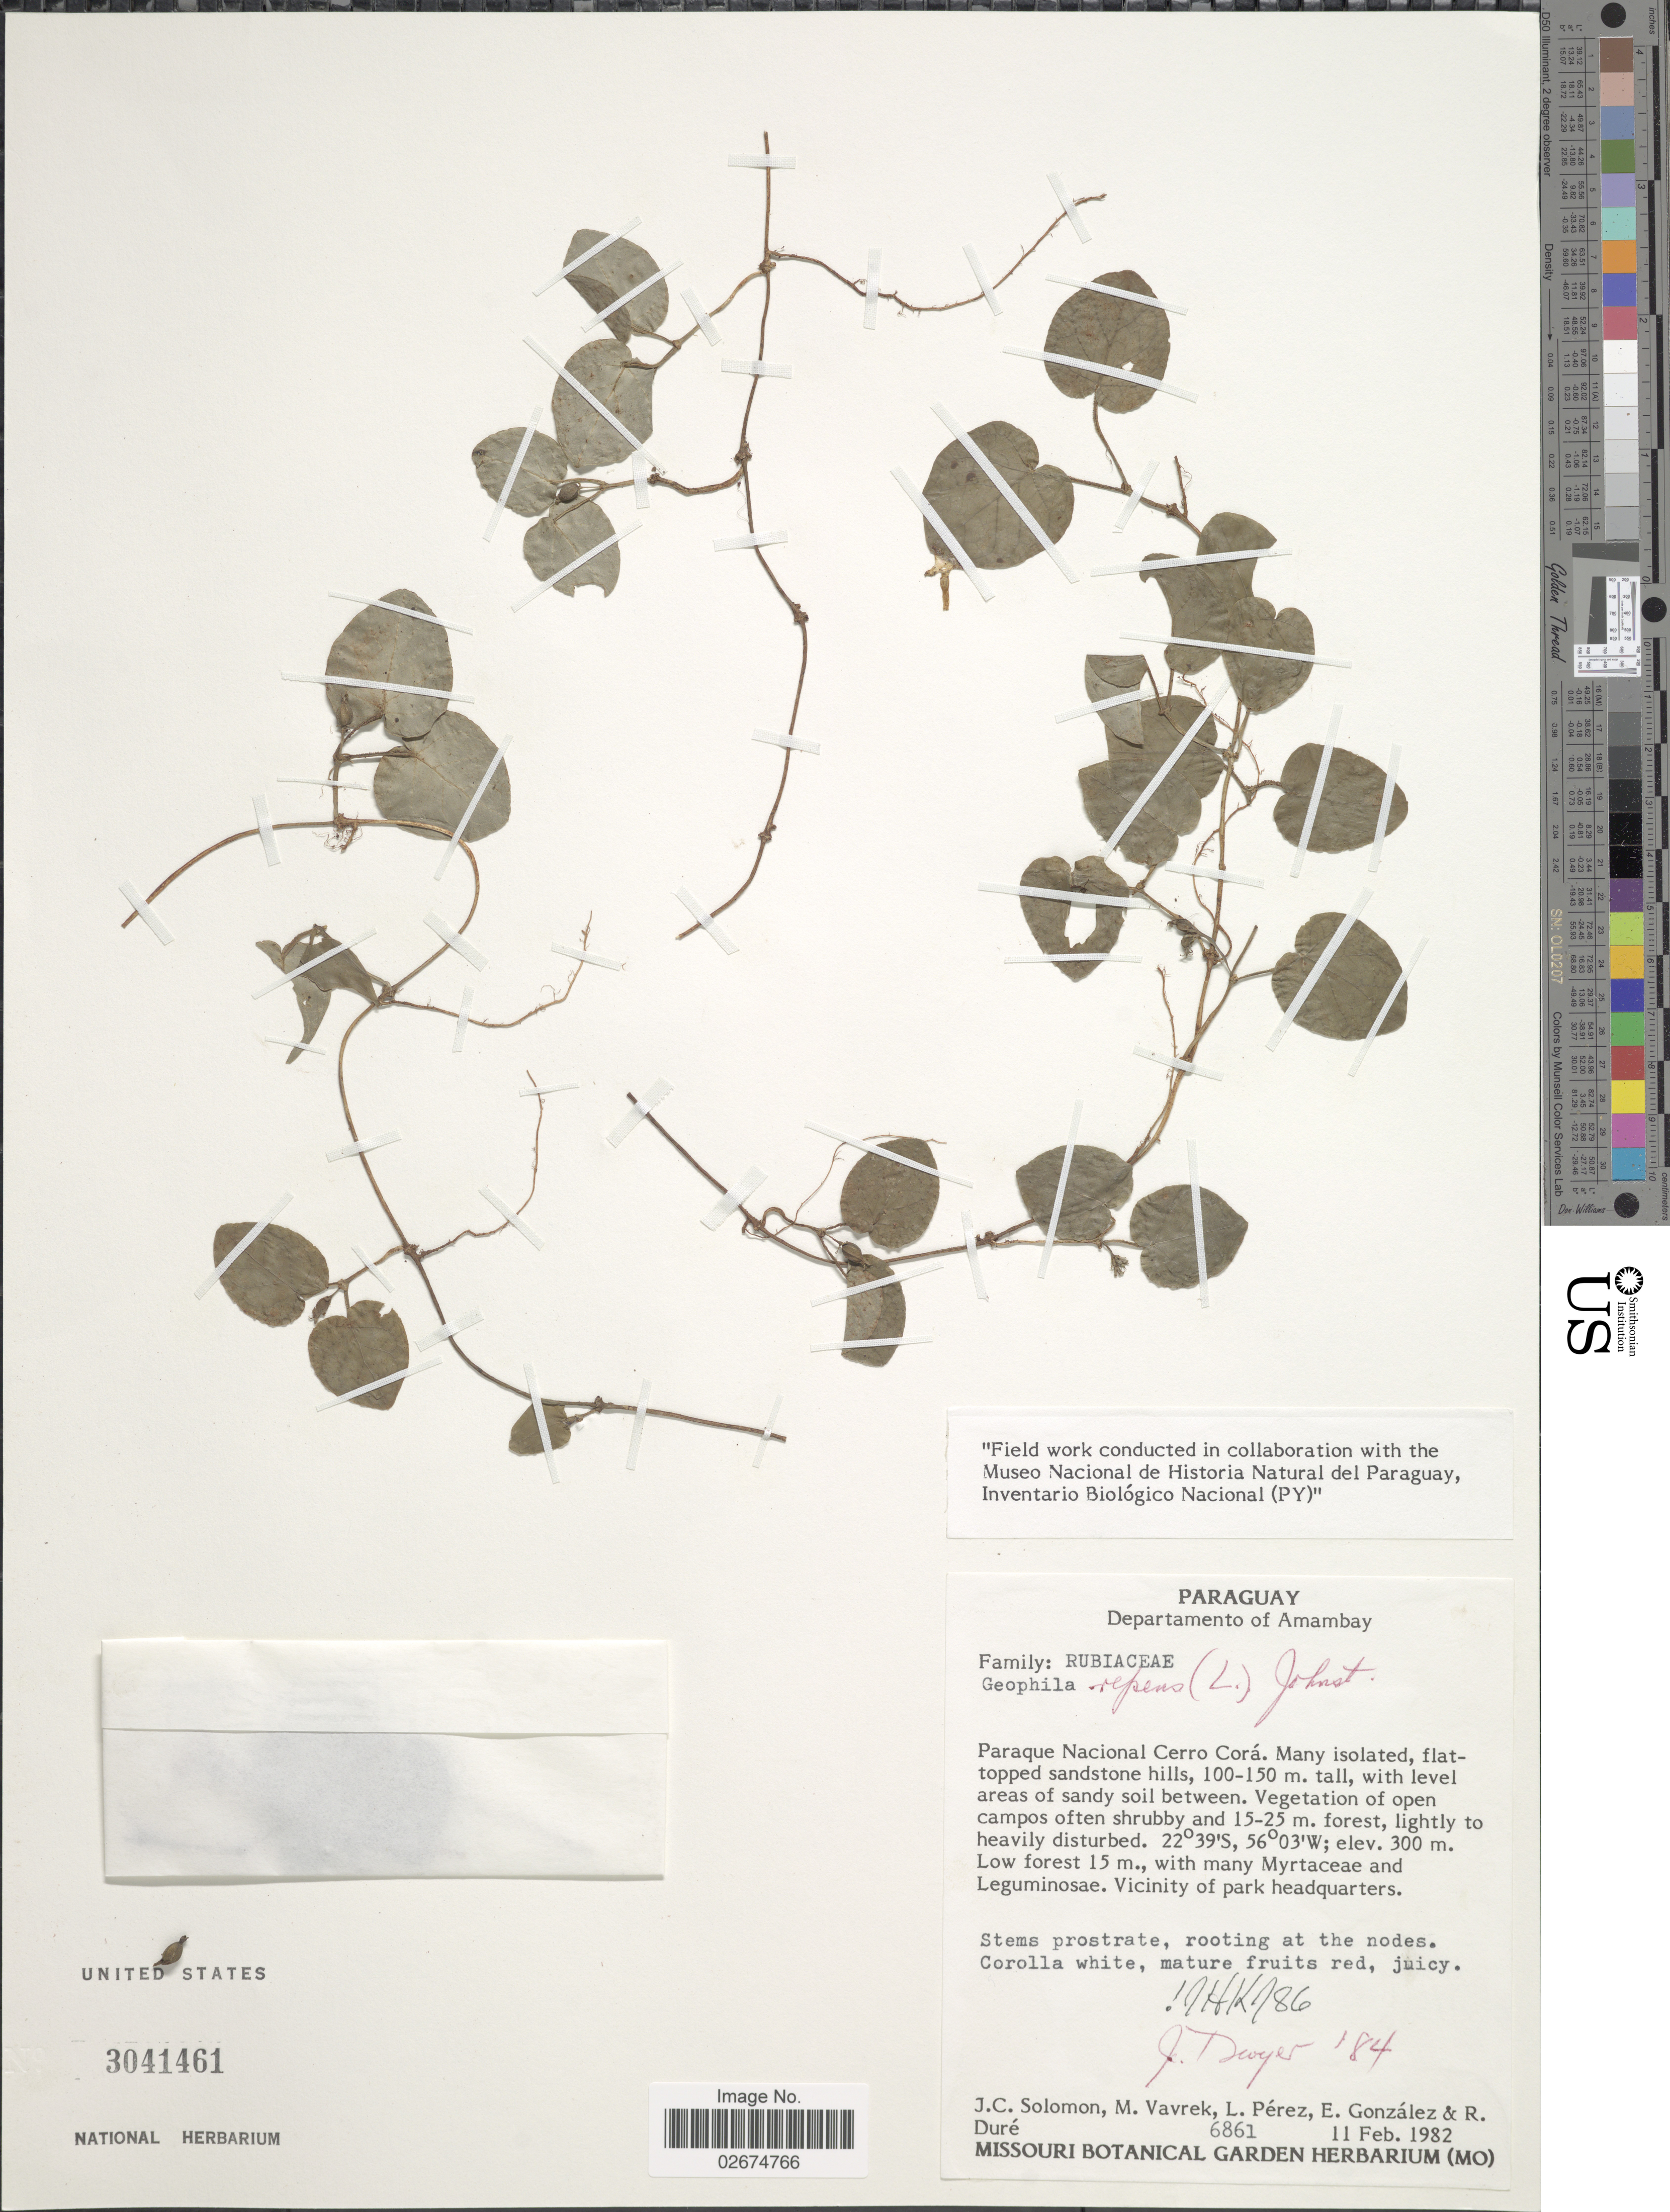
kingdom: Plantae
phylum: Tracheophyta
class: Magnoliopsida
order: Gentianales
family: Rubiaceae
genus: Carinta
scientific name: Carinta repens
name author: (L.) L.B. Sm. & Downs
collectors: J. C. Solomon, M. Vavrek, L. Pérez, E. González & R. Duré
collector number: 6861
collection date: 1982-02-11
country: Paraguay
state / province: Amambay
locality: Departamento of Amambay, Paraque Nacional Cerro Cora, Many isolated, flattopped snadstone hills, Vicinity of park headquarters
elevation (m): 100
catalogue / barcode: US 3041461